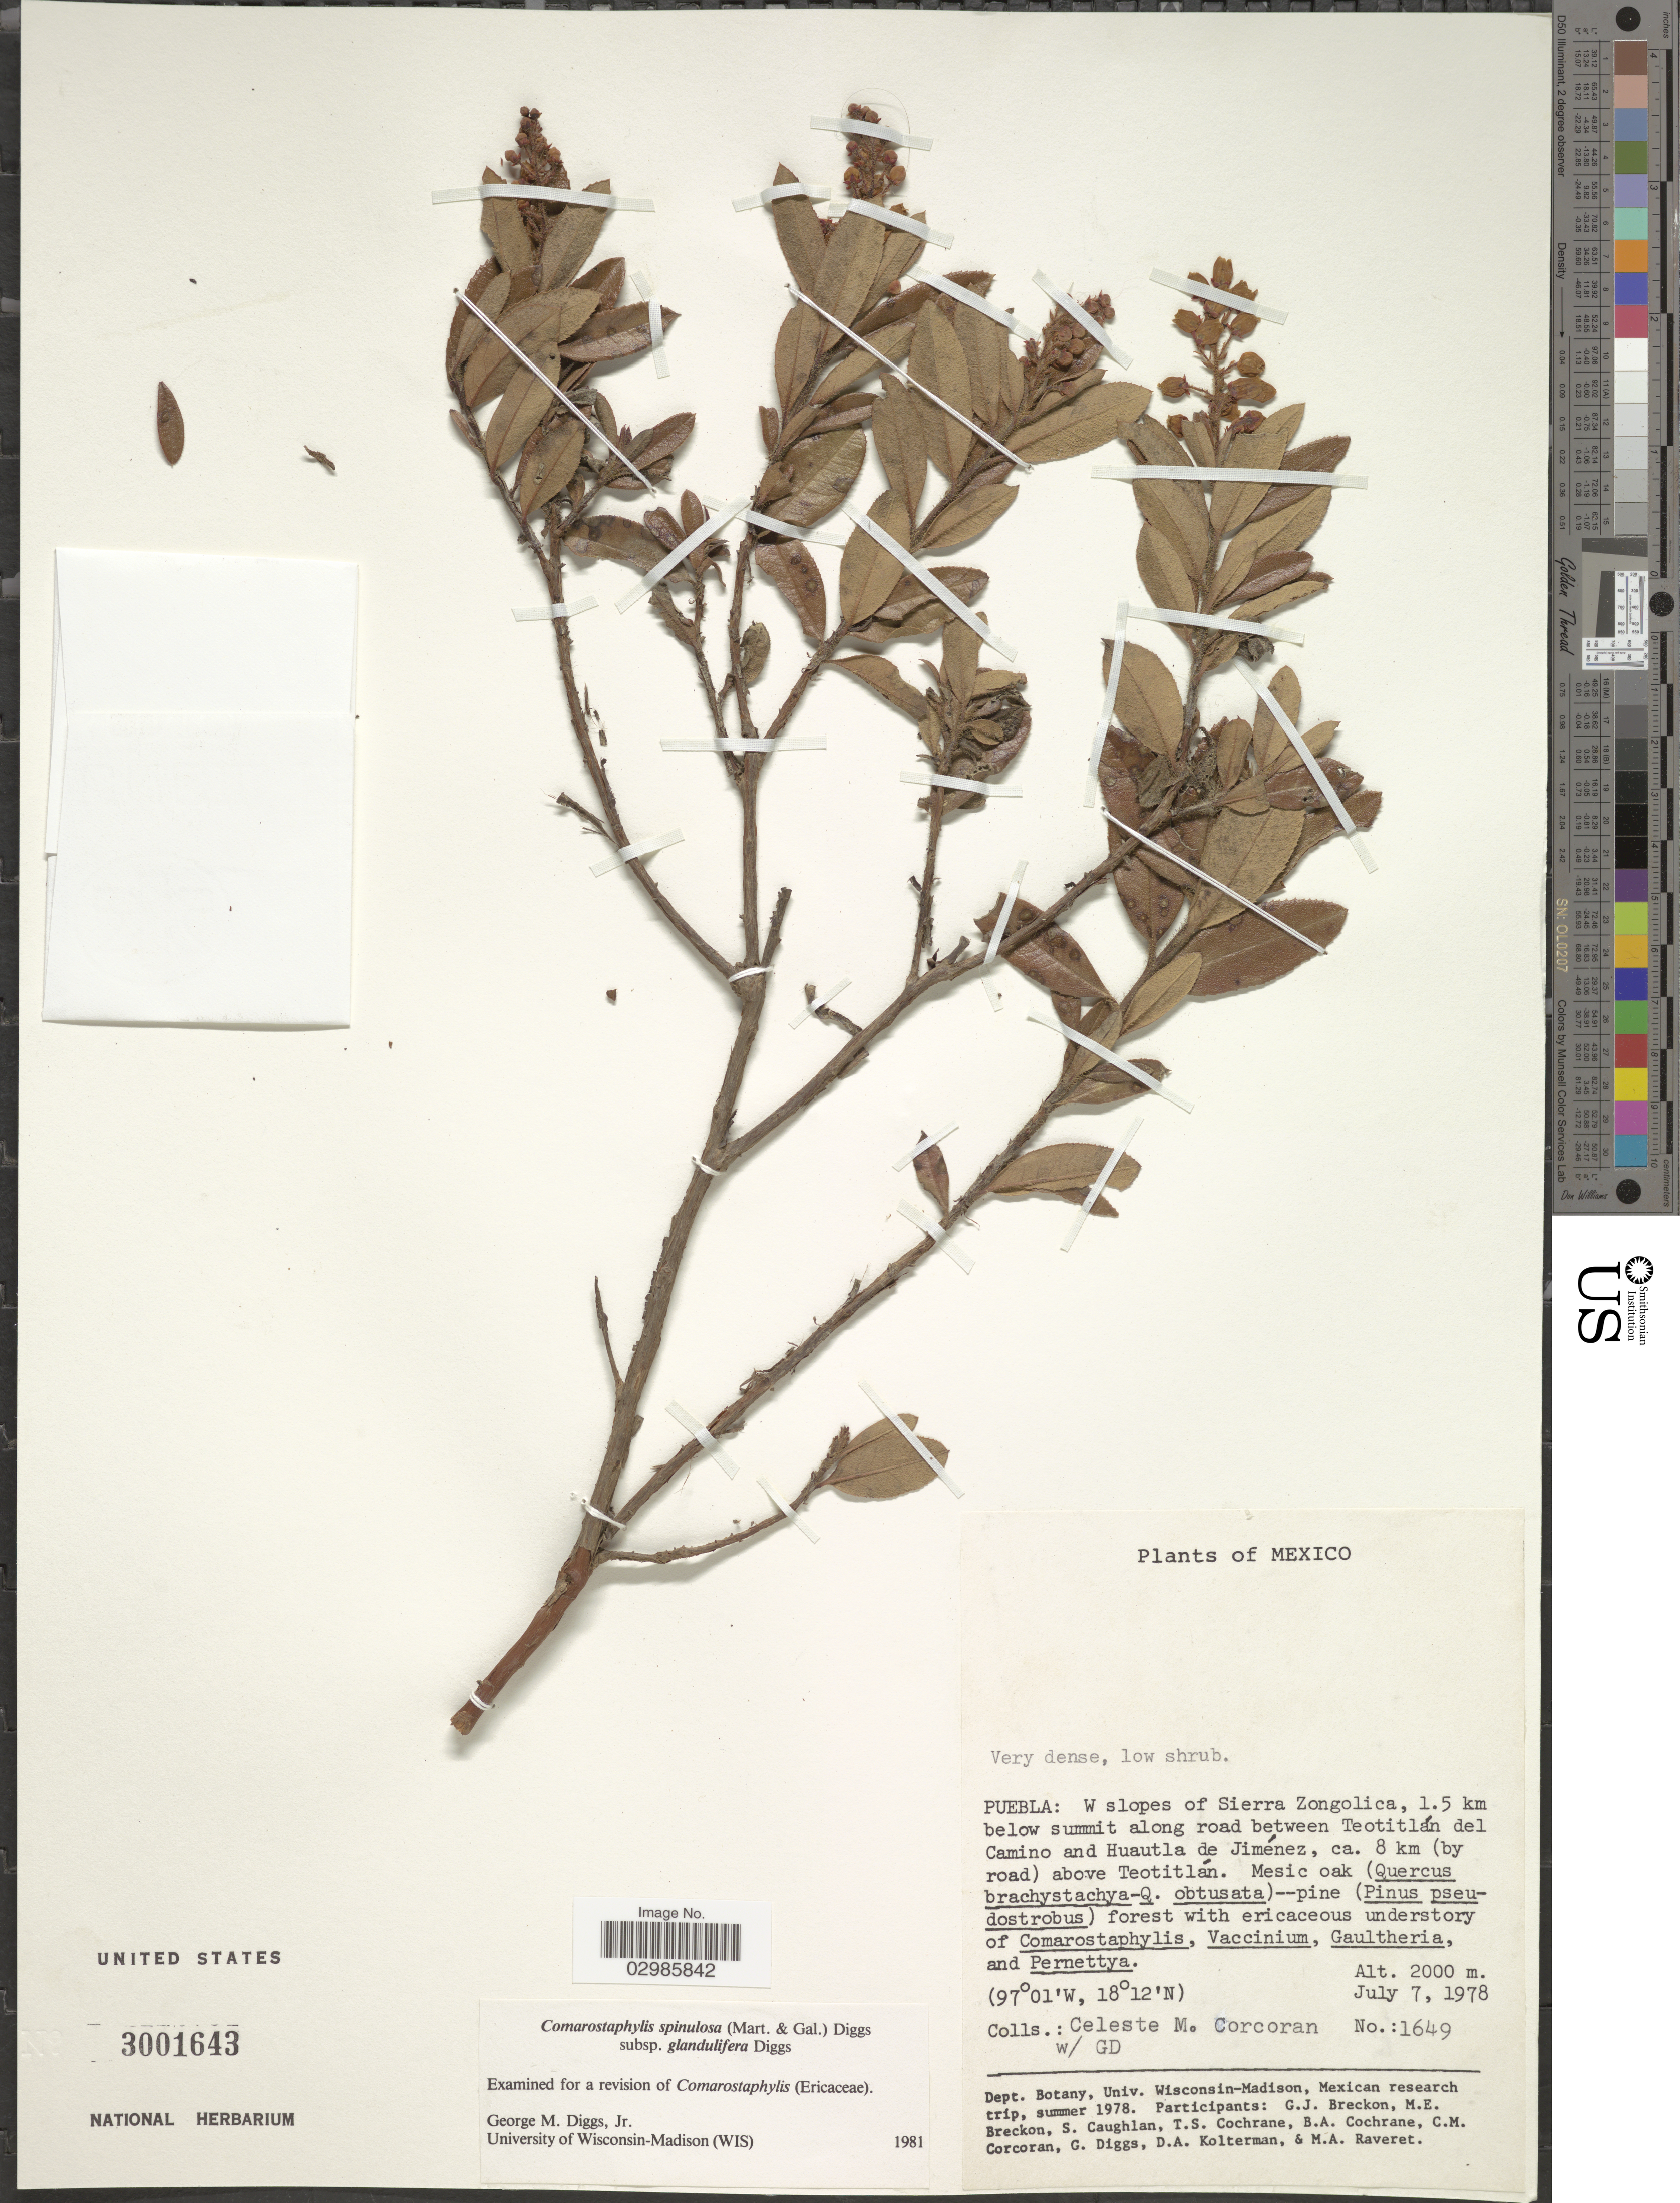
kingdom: Plantae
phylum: Tracheophyta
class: Magnoliopsida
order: Ericales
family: Ericaceae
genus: Comarostaphylis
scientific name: Comarostaphylis spinulosa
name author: (M. Martens & Galeotti) Diggs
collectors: C. Corcoran, G. Diggs, G. Breckon, M. E. Breckon & et al.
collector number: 1649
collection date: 1978-07-07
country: Mexico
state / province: Puebla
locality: W slopes of Sierra Zongolica, 1.5 km below summit along road between Teotitlán del Camino and Huatla de Jiménez, ca. 8 km (by road) above Teotitlán.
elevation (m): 2000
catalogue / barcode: US 3001643